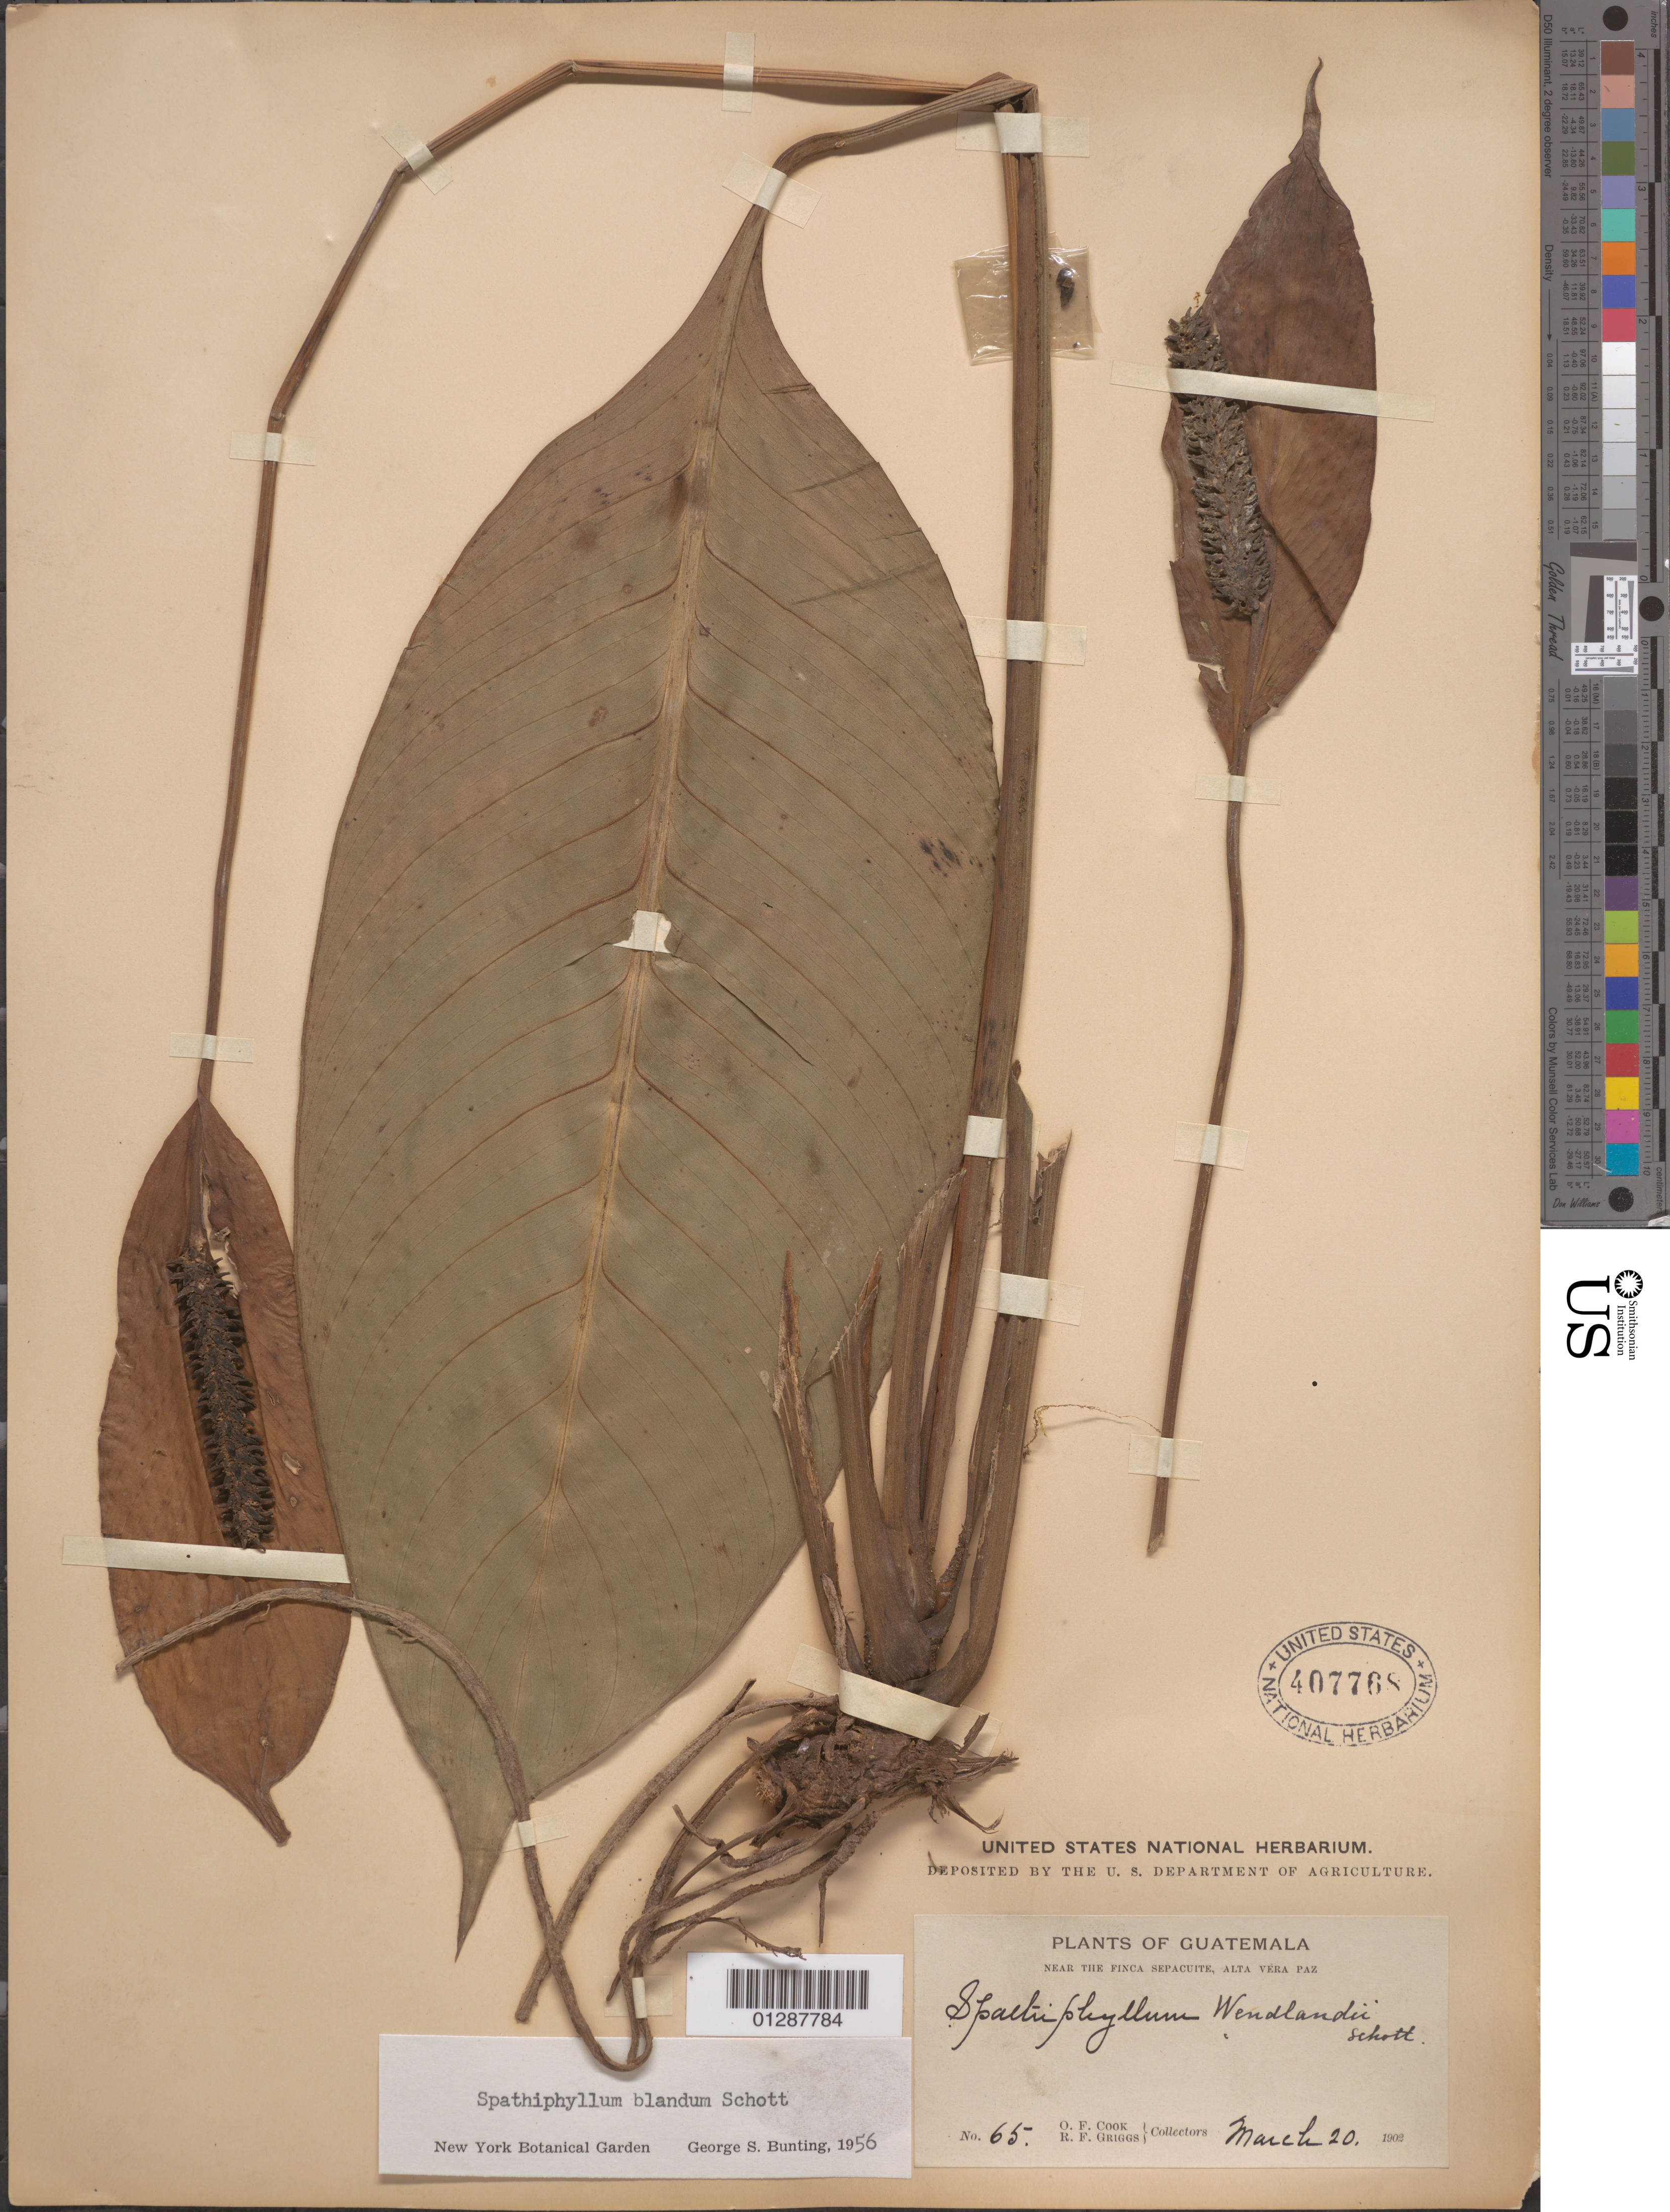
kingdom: Plantae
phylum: Tracheophyta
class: Liliopsida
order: Alismatales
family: Araceae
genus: Spathiphyllum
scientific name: Spathiphyllum blandum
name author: Schott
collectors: O. F. Cook & R. F. Griggs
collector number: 65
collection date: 1902-03-20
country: Guatemala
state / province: Alta Verapaz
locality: Near the Finca Sepacuite, Alta Vera Paz.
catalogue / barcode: US 407768